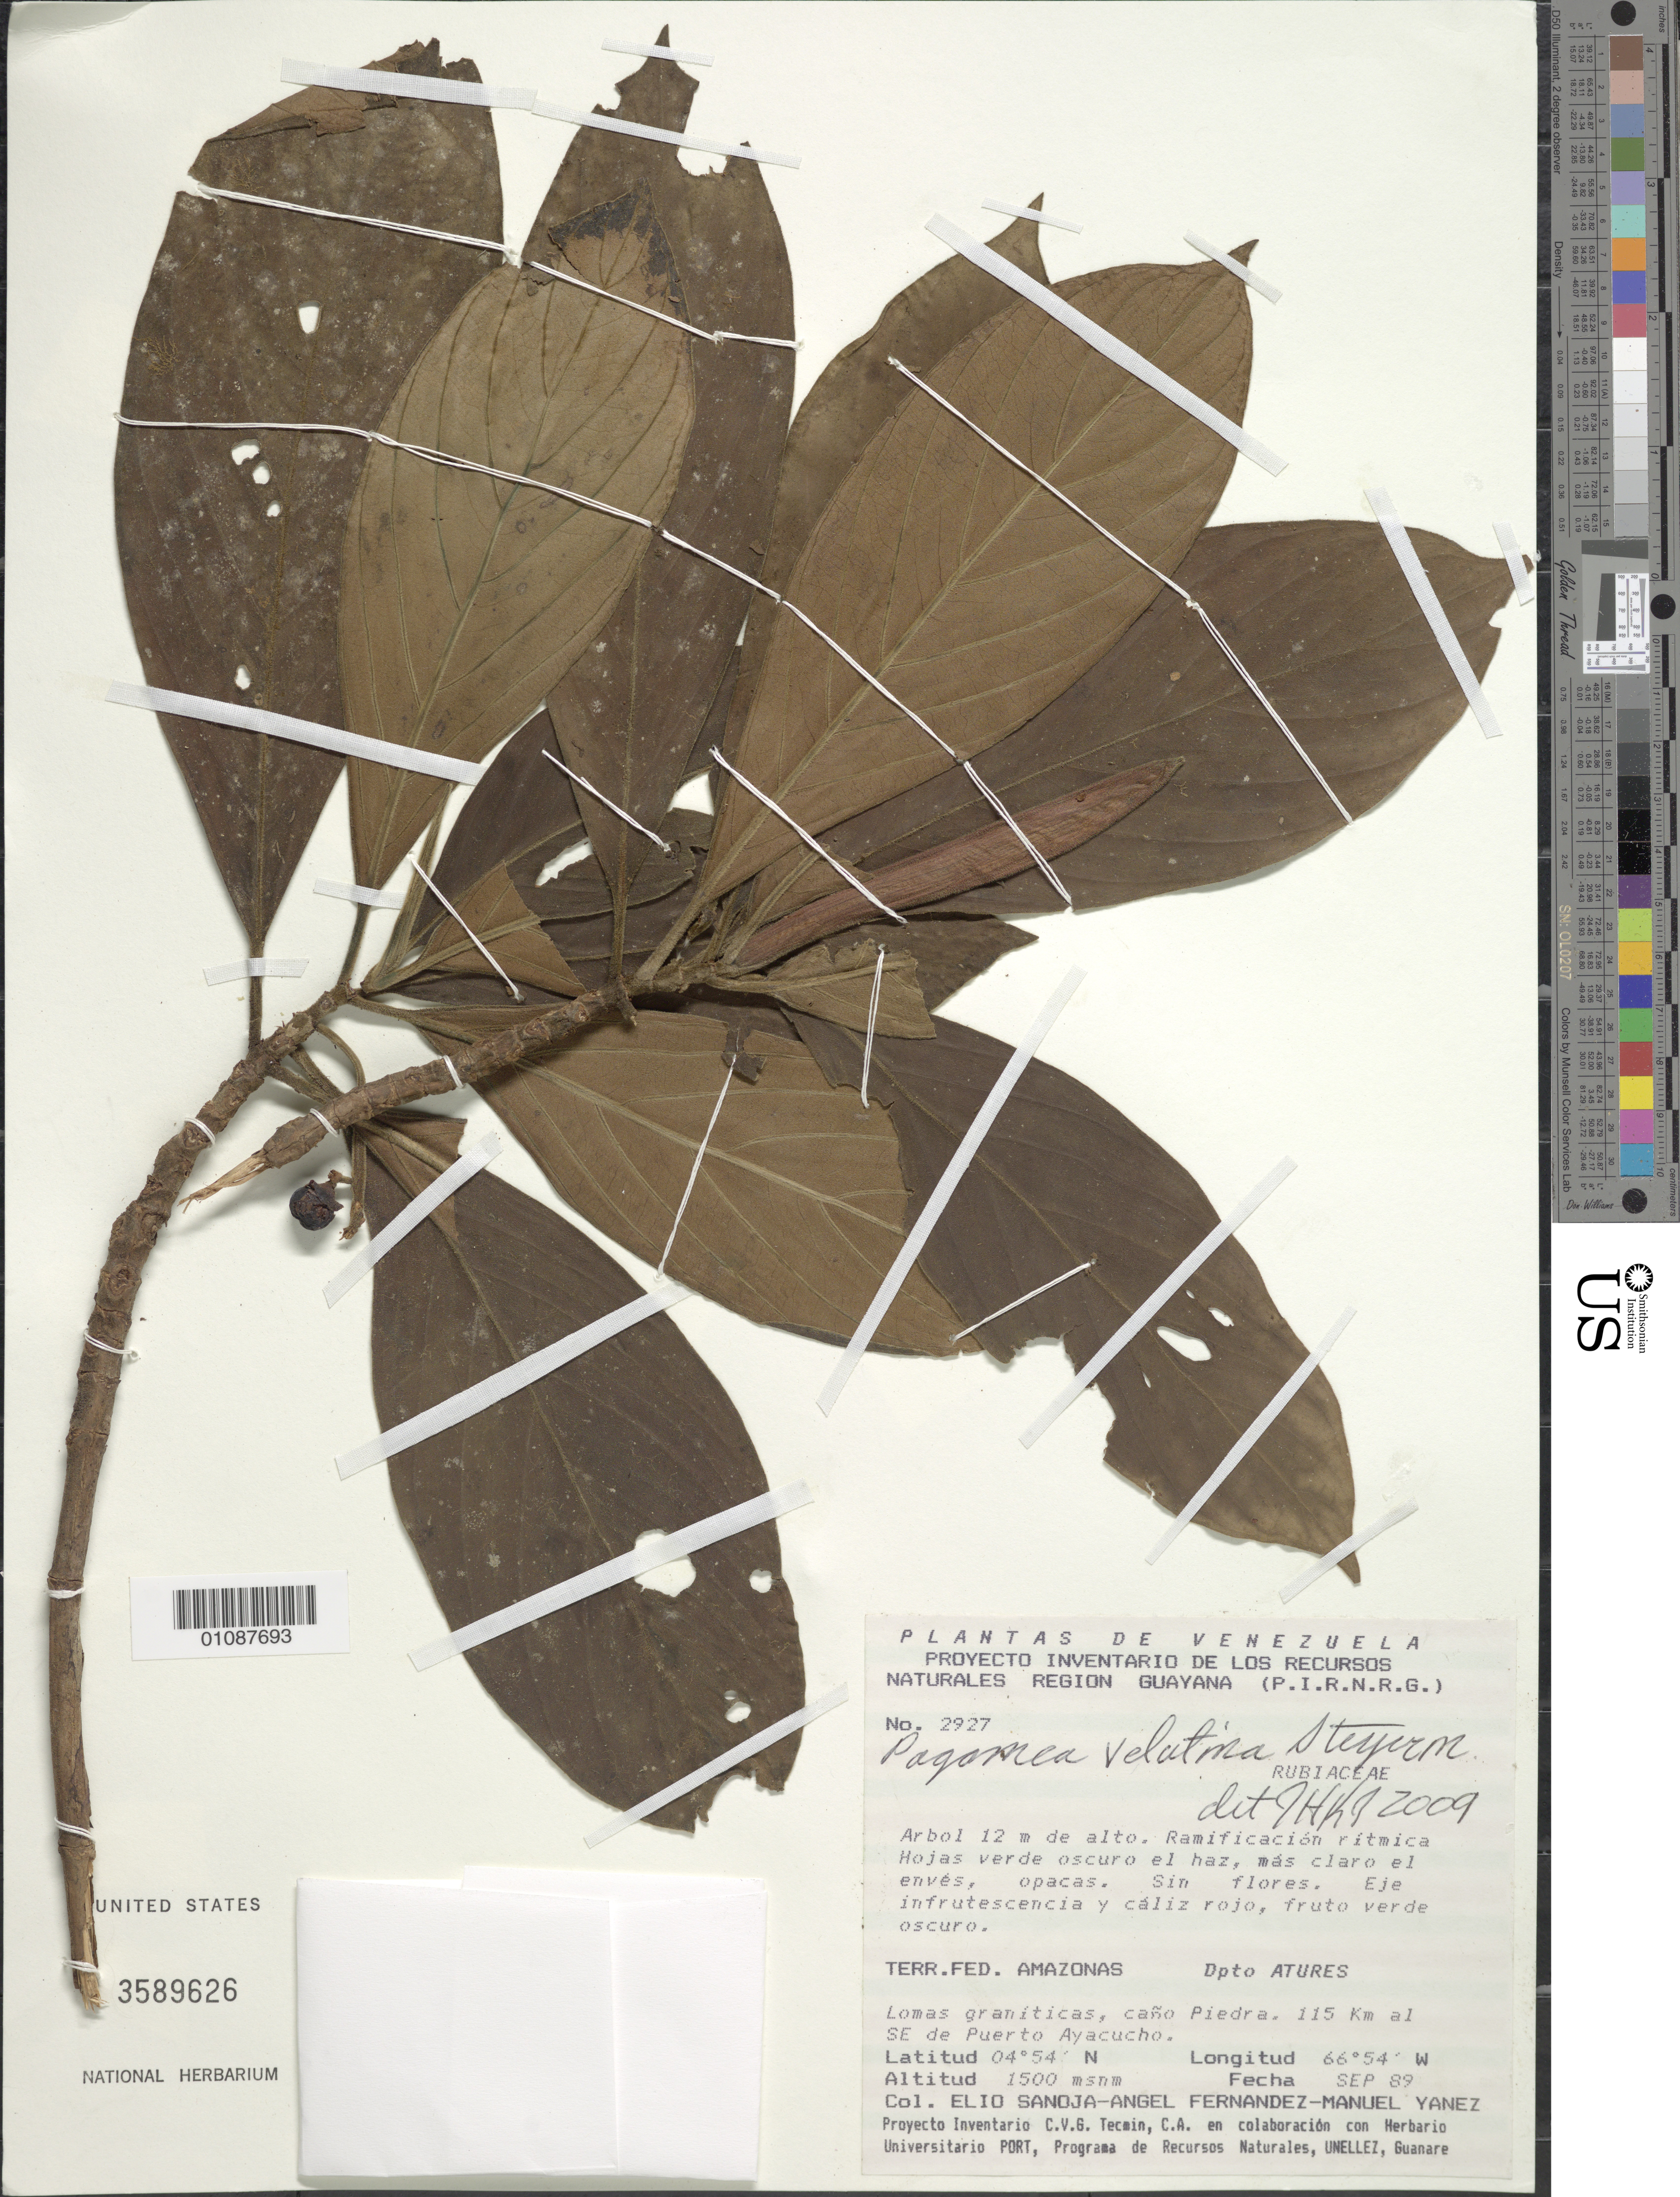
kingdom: Plantae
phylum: Tracheophyta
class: Magnoliopsida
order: Gentianales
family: Rubiaceae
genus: Pagamea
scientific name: Pagamea velutina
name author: Steyerm.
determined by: Kirkbride, J. H.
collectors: E. Sanoja, A. Fernandez & M. Yanez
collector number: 2927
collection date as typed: Sep-89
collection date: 1989-09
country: Venezuela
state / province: Amazonas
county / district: Atures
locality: Caño Piedra, 115 km SE de Puerto Ayacucho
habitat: Lomas graniticas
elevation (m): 1500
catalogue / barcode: US 3589626